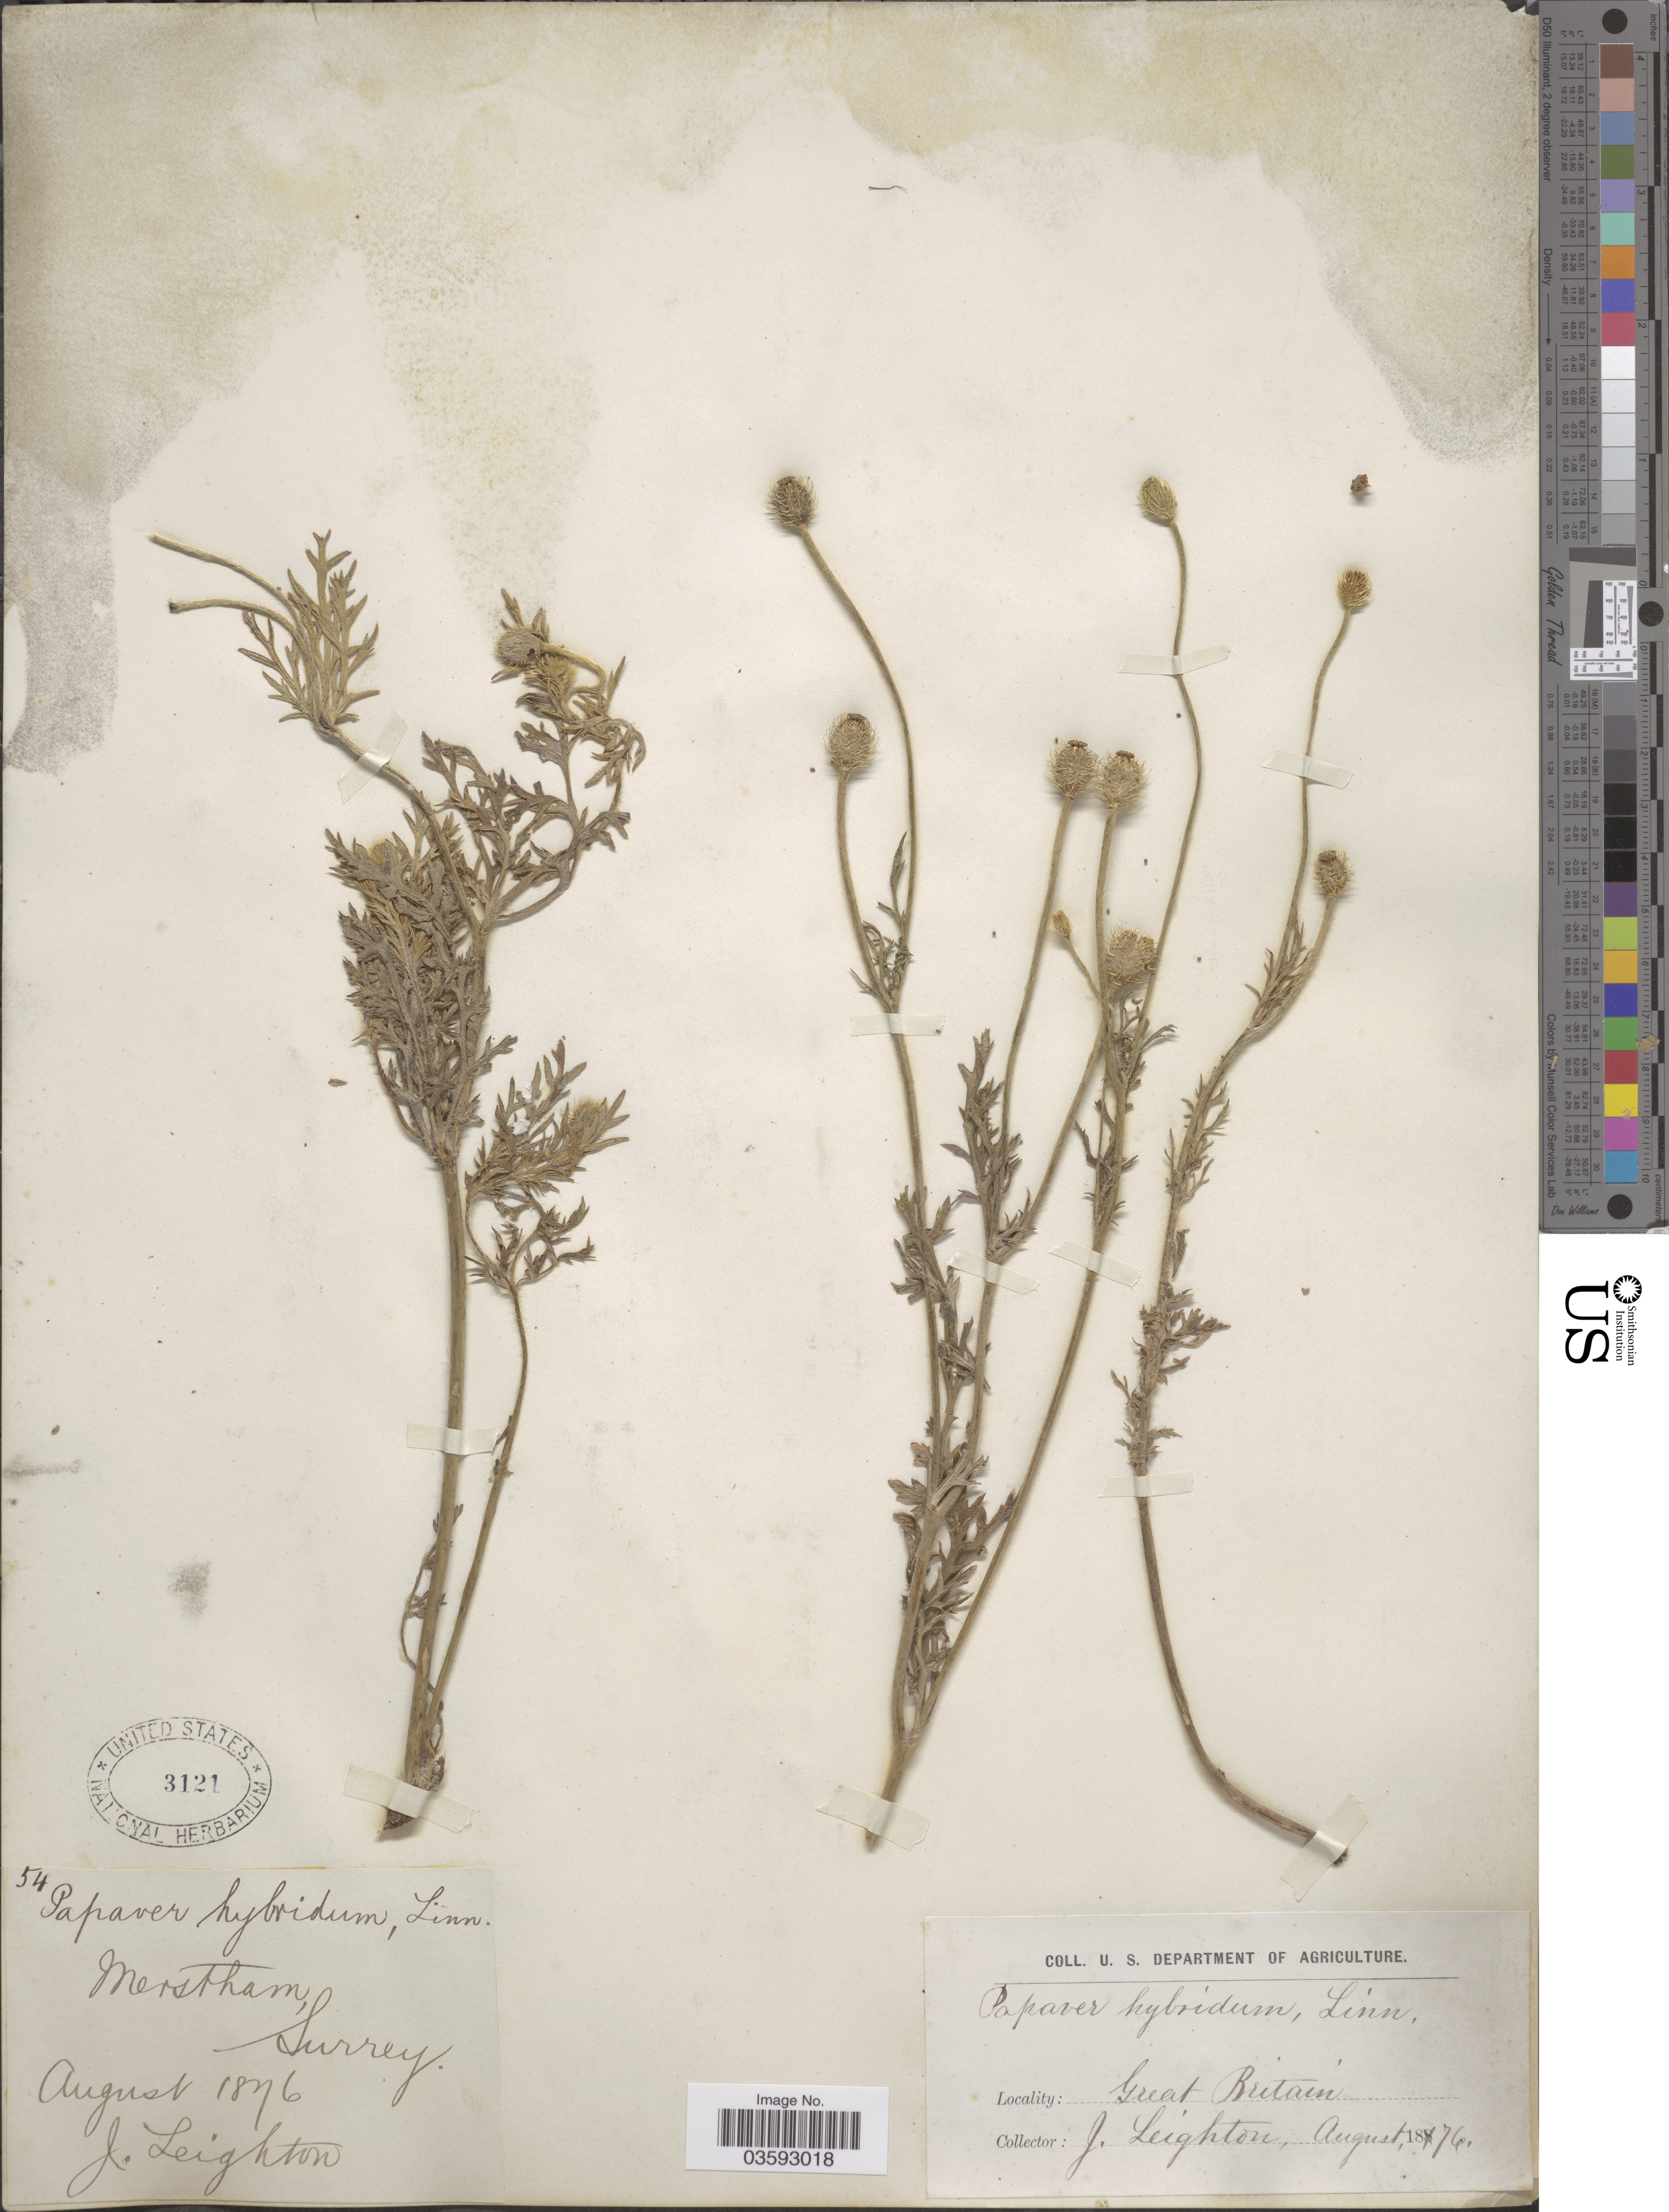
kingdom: Plantae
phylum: Tracheophyta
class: Magnoliopsida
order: Ranunculales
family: Papaveraceae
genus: Papaver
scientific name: Papaver hybridum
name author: L.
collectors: J. Leighton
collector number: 54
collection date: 1876-08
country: United Kingdom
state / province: England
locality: Merstham, Surrey. Great Britain.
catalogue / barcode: US 3121